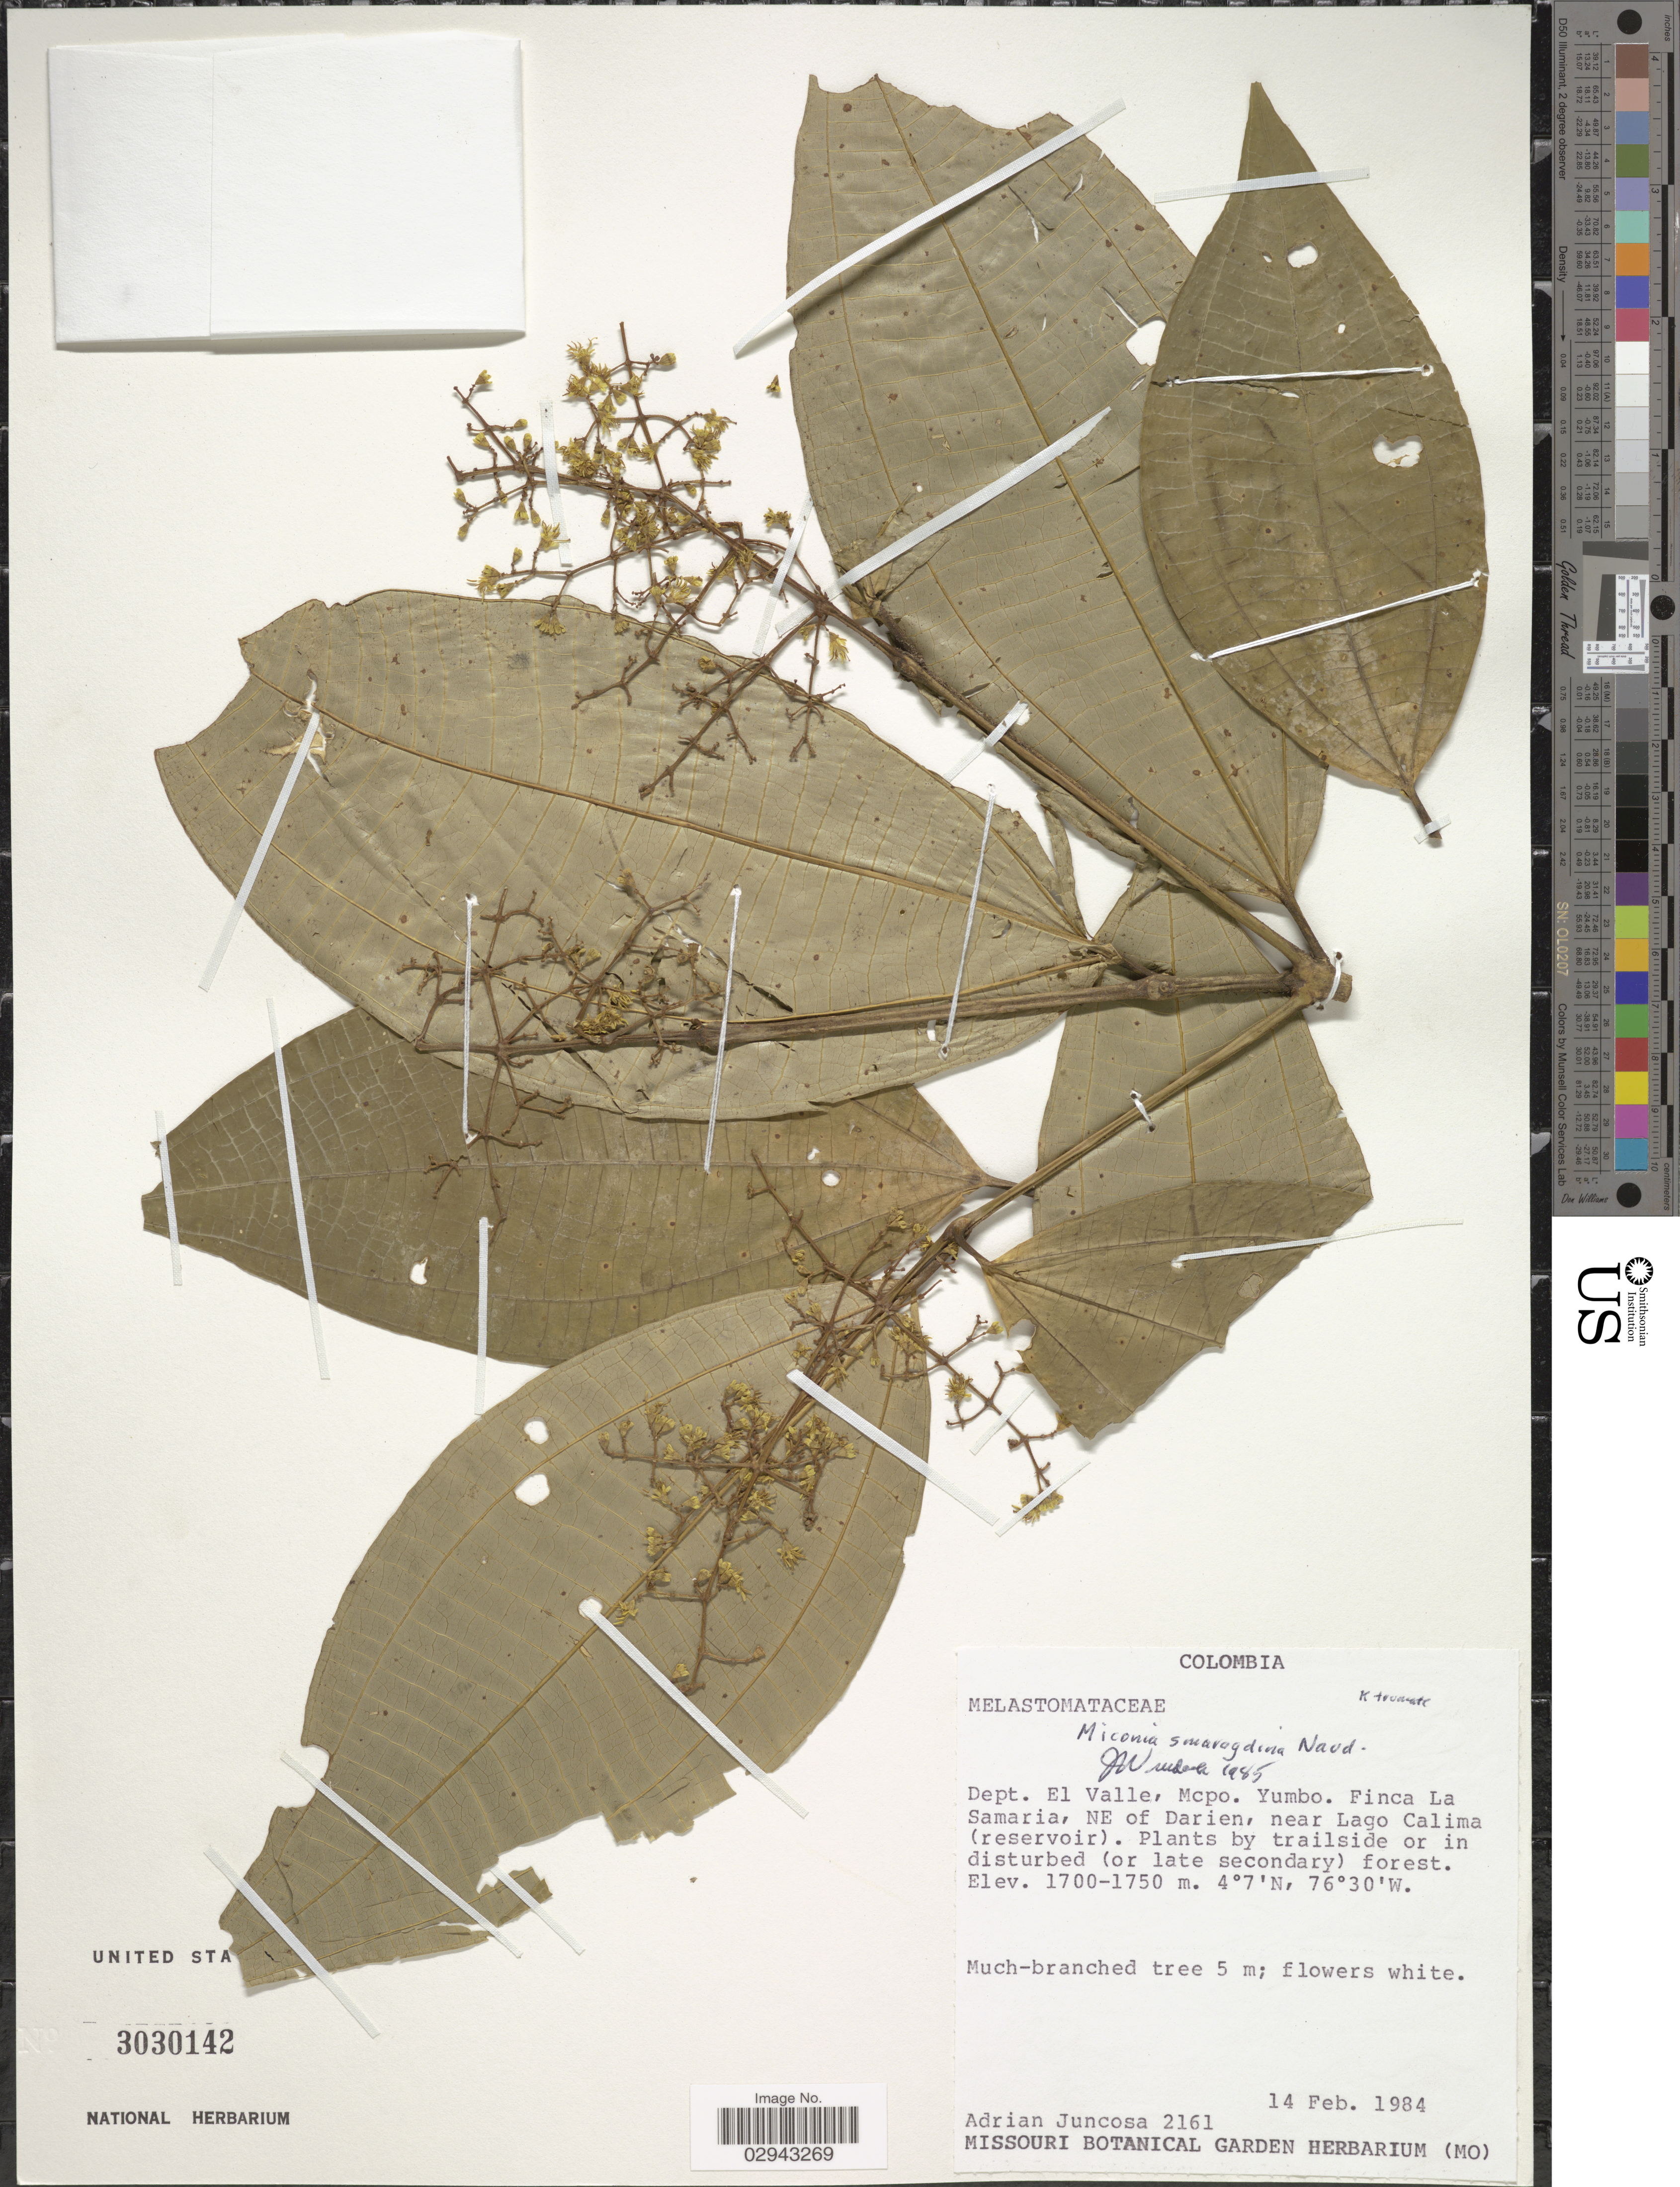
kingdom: Plantae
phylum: Tracheophyta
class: Magnoliopsida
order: Myrtales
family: Melastomataceae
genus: Miconia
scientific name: Miconia smaragdina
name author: Naudin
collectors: A. Juncosa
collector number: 2161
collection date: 1984-02-14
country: Colombia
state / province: Valle del Cauca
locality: Dept. El Valle, Mcpo. Yumbo. Finca La Samaria, NE of Darien, near Lago Calima (reservoir).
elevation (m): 1700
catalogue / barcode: US 3030142